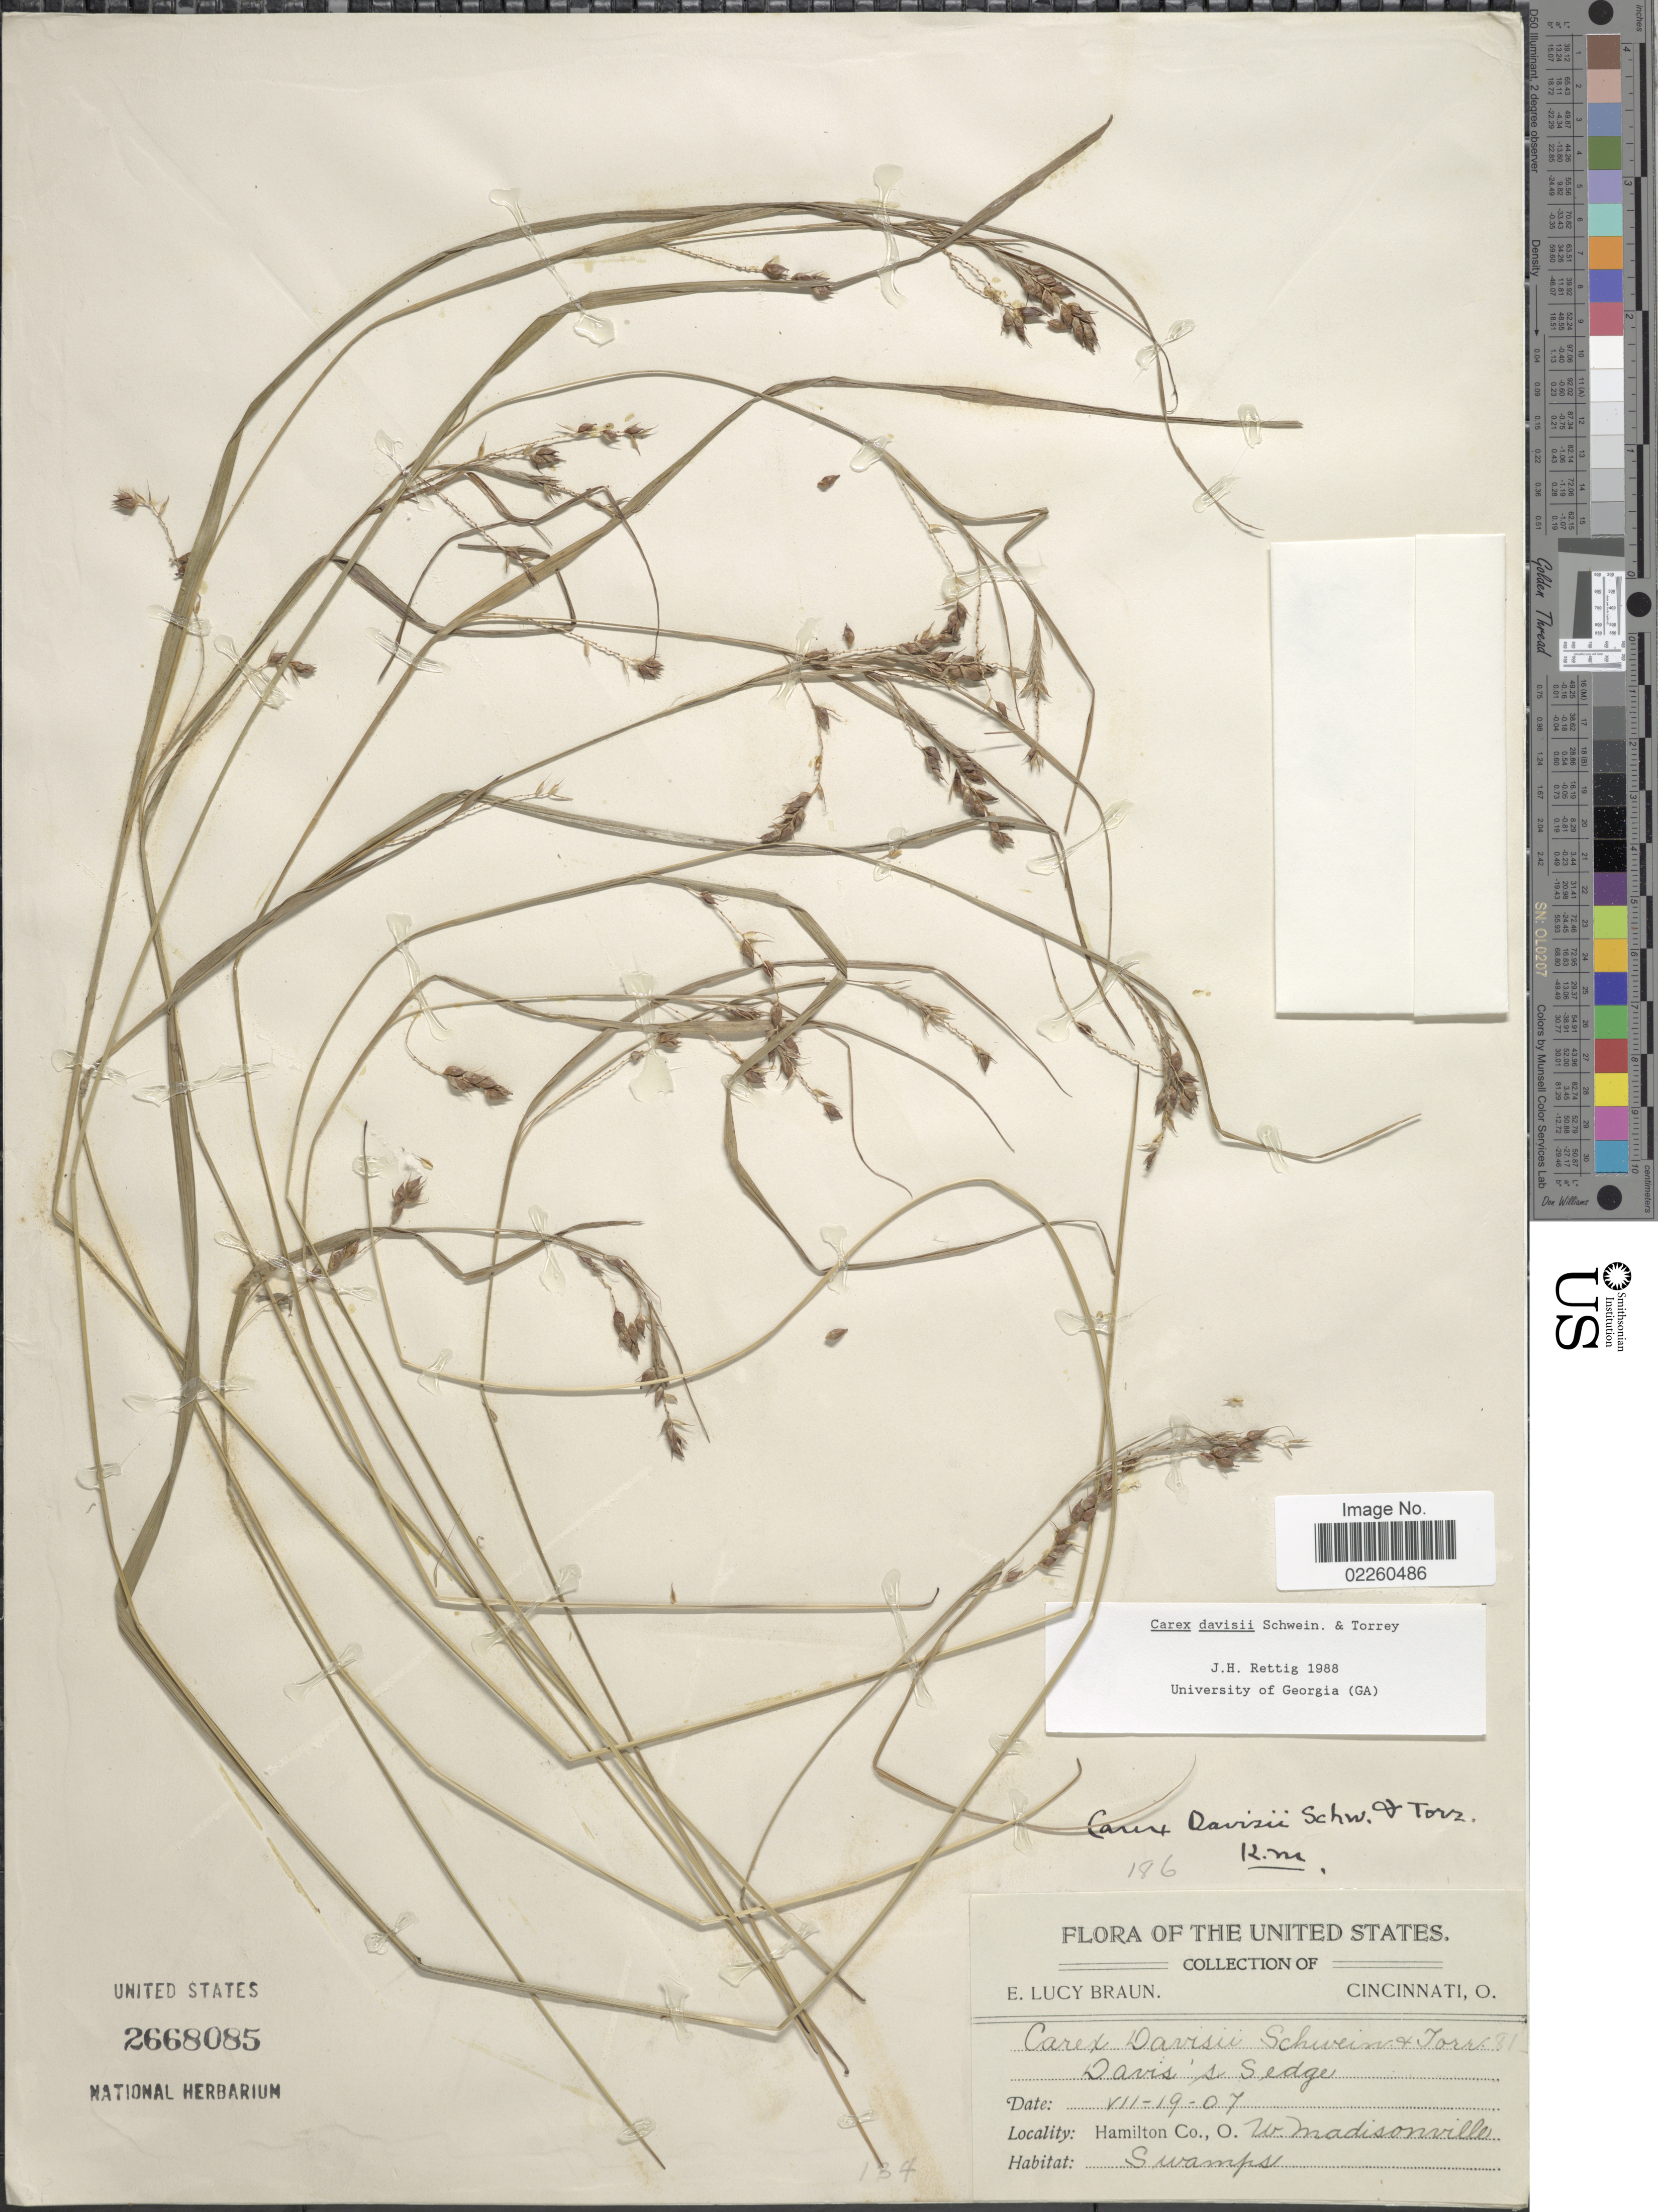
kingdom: Plantae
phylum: Tracheophyta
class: Liliopsida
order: Poales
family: Cyperaceae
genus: Carex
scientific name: Carex davisii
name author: Schwein. & Torr.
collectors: E. L. Braun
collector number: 186?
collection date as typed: Transcribed d/m/y: 19/7/7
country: United States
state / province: Ohio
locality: Hamilton Co., O. W. Madisonville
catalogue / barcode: US 2668085